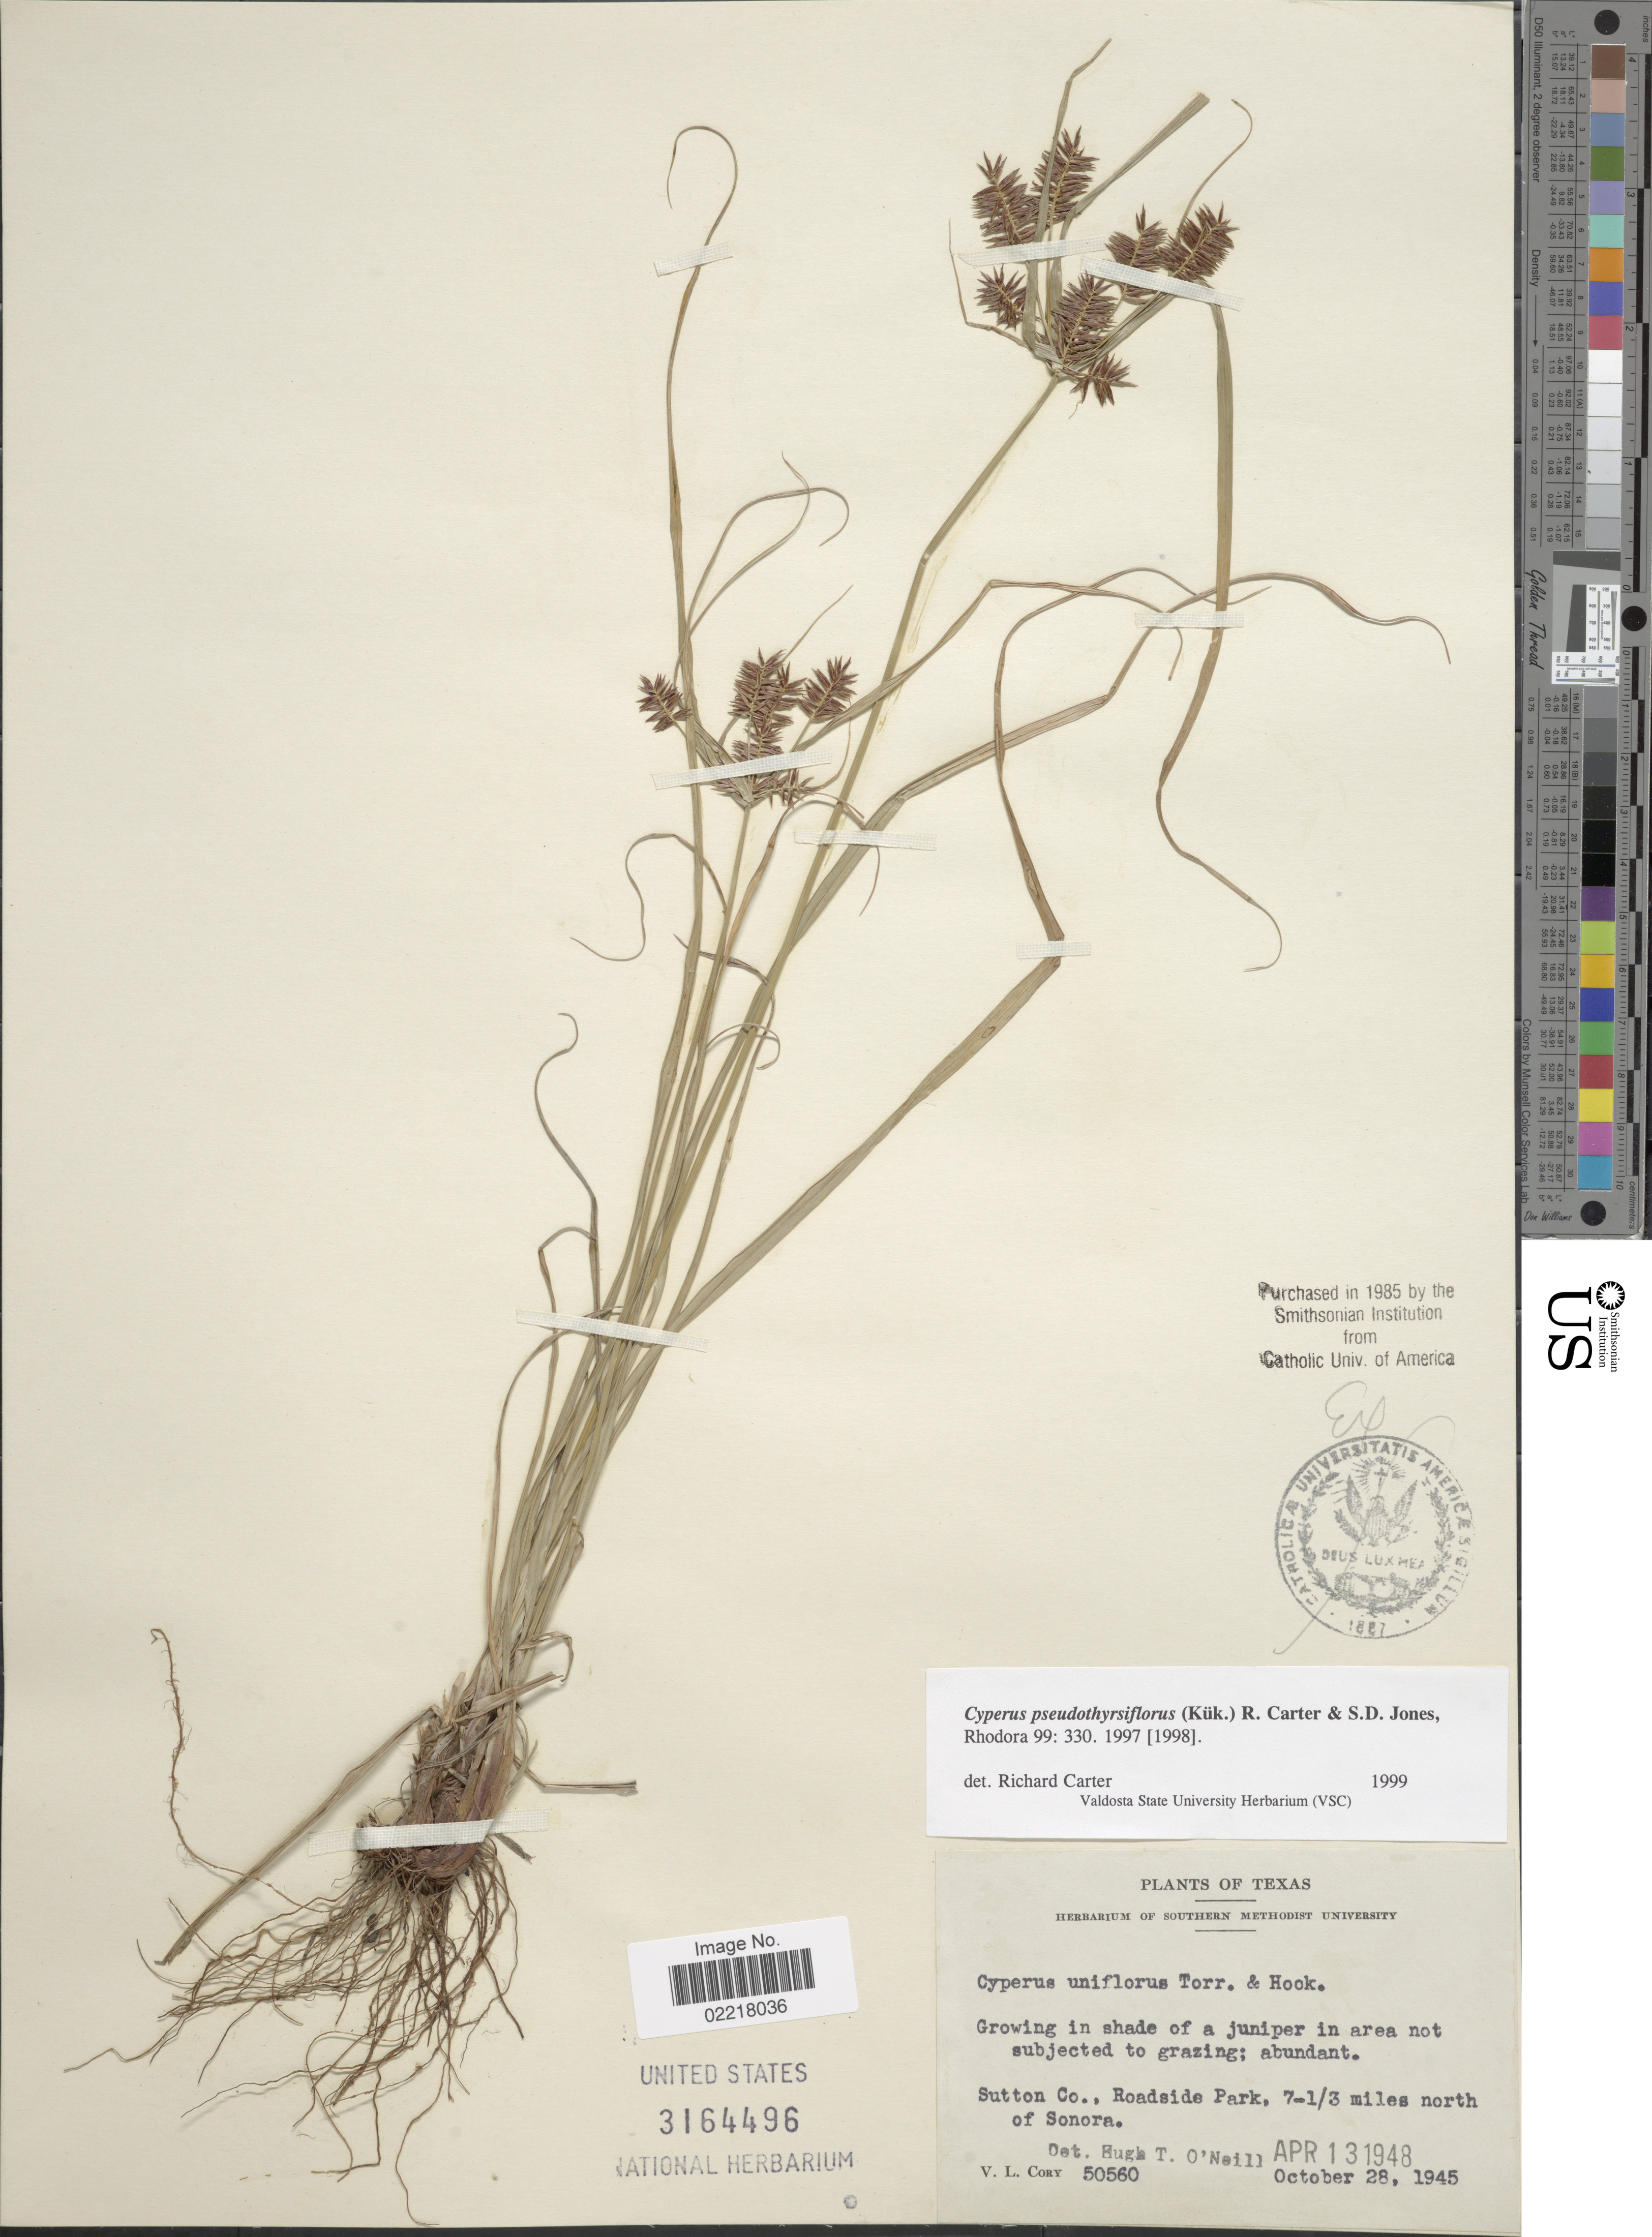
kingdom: Plantae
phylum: Tracheophyta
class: Liliopsida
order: Poales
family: Cyperaceae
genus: Cyperus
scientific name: Cyperus pseudothyrsiflorus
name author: (Kük.) R. Carter & S.D. Jones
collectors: V. Cory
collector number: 50560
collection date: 1945-10-28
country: United States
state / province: Texas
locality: Sutton Co., Roadside Park, 7-1/3 miles north of Sonora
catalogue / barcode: US 3164496